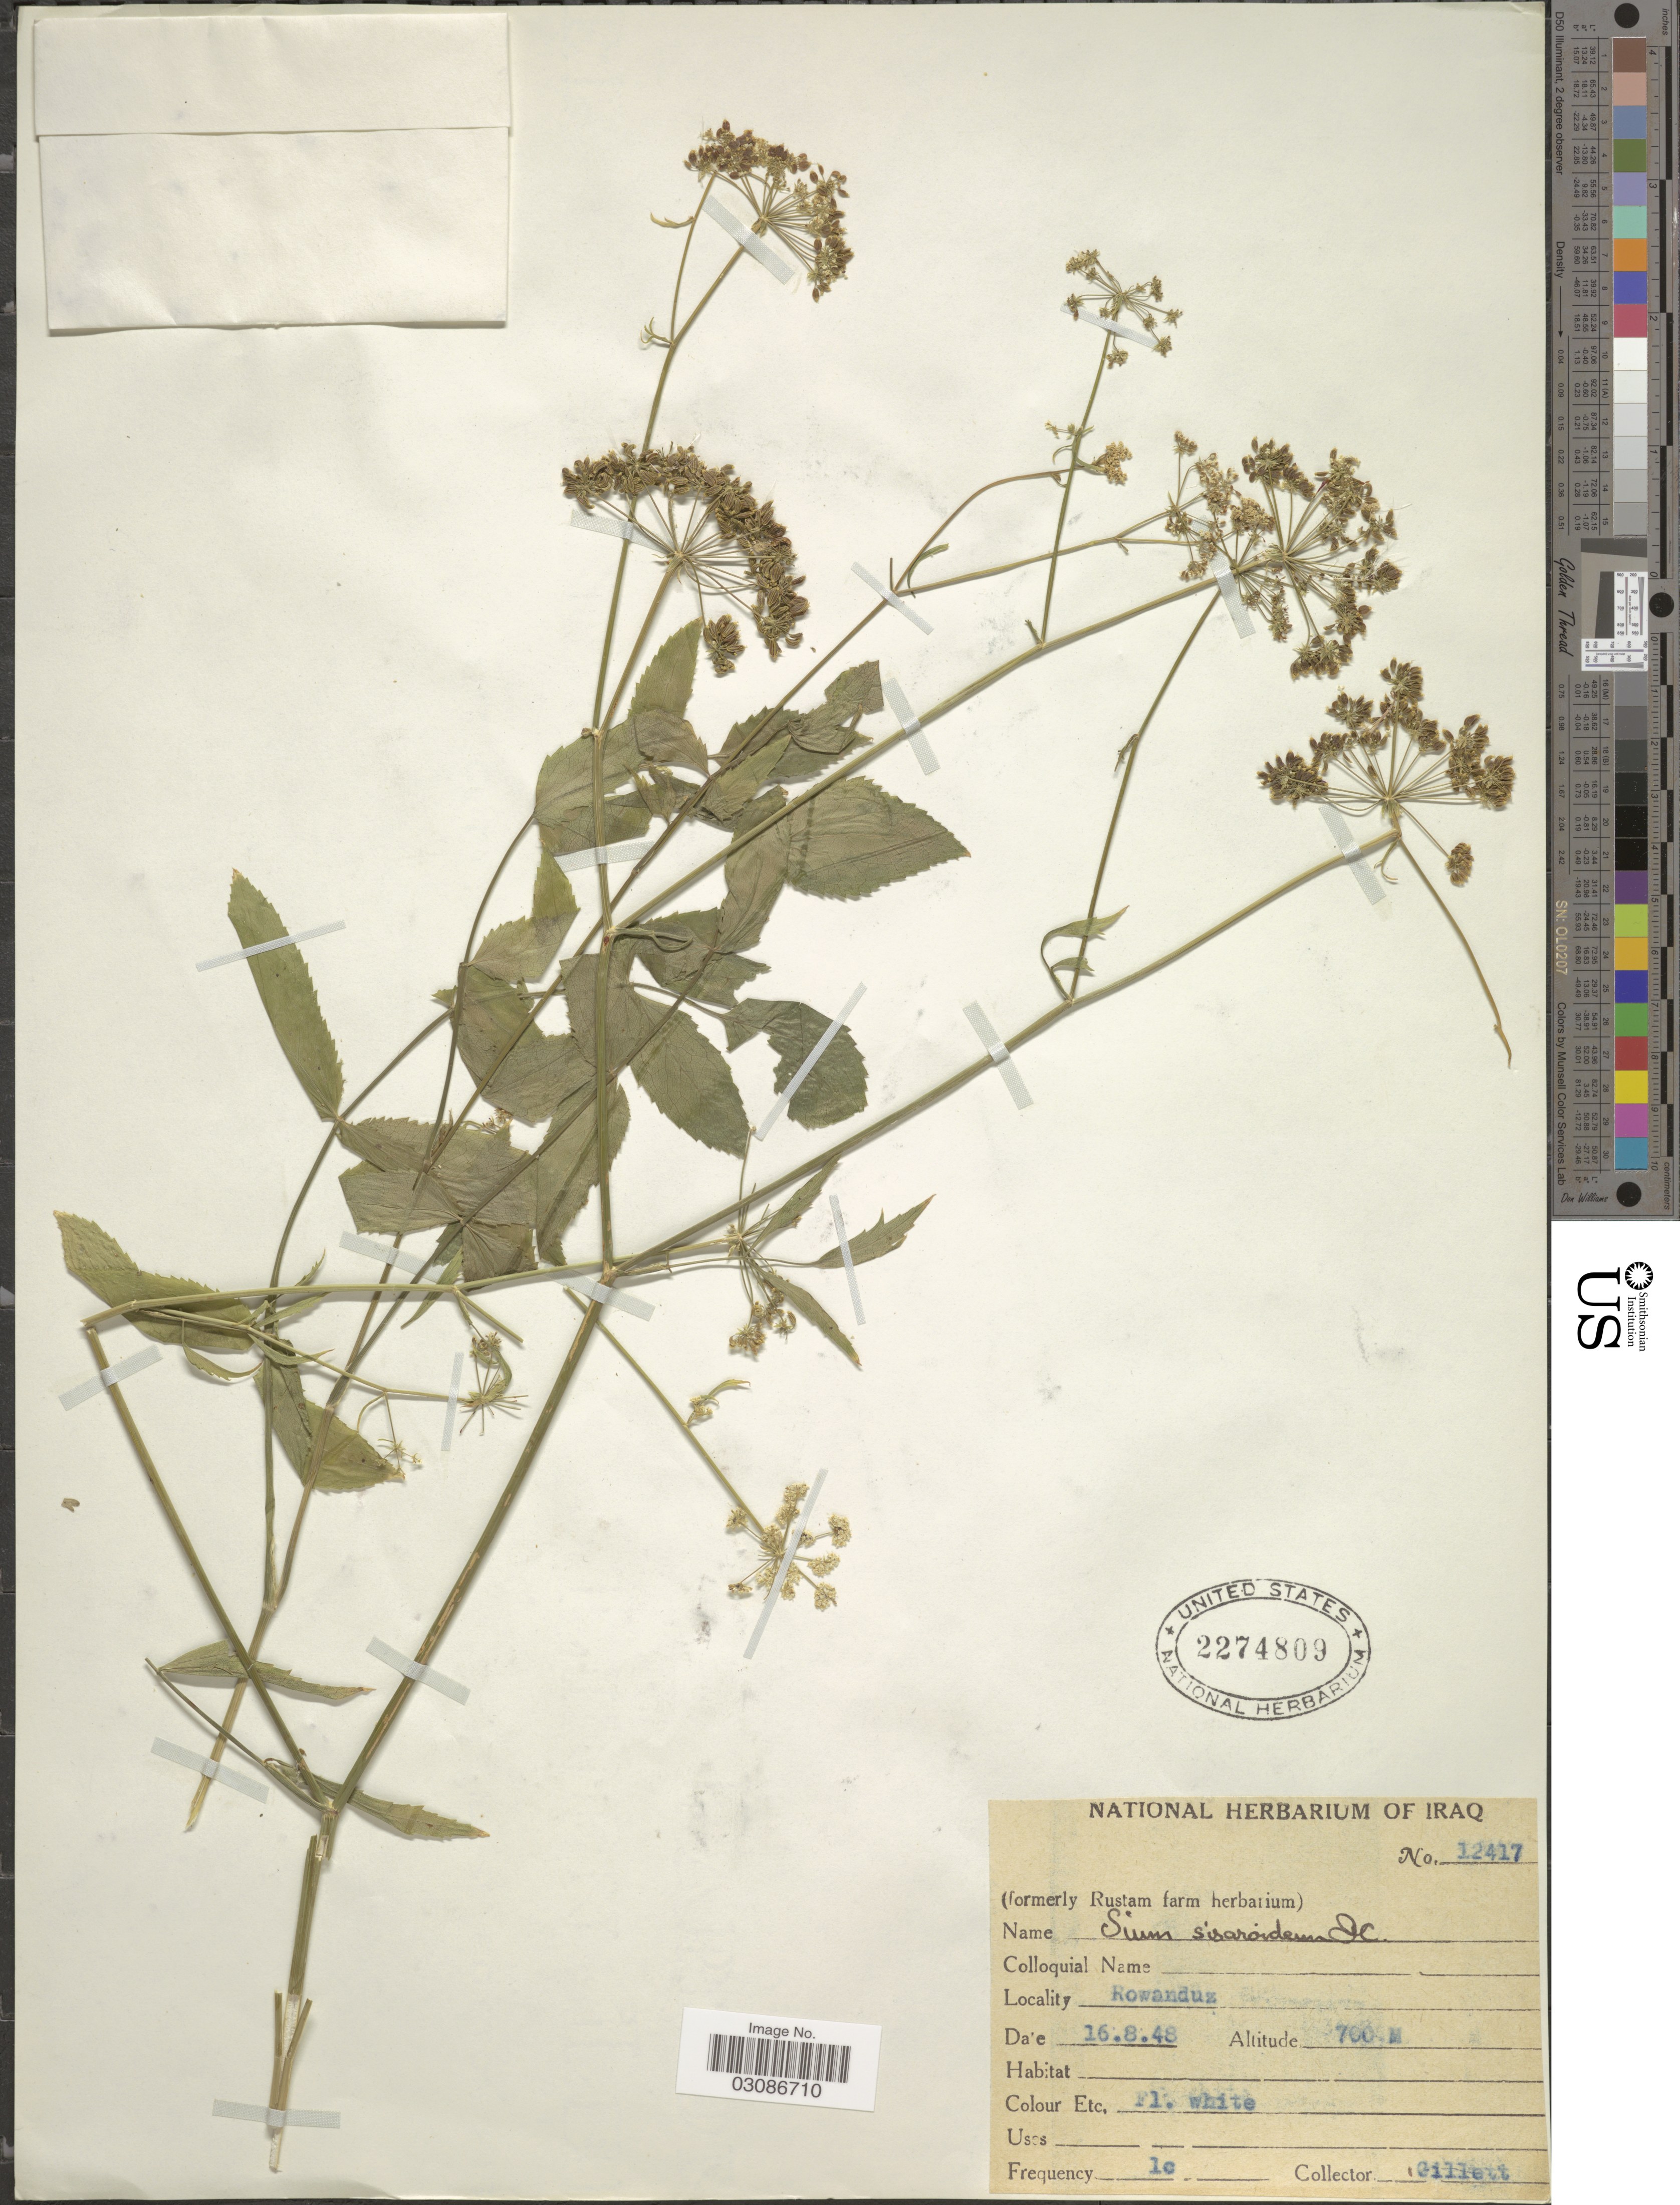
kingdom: Plantae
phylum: Tracheophyta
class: Magnoliopsida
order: Apiales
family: Apiaceae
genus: Sium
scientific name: Sium sisaroideum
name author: DC.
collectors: Gillett, --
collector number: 12417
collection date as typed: Transcribed d/m/y: 16/8/48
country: Iraq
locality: Rowanduz.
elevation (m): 700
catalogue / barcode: US 2274809